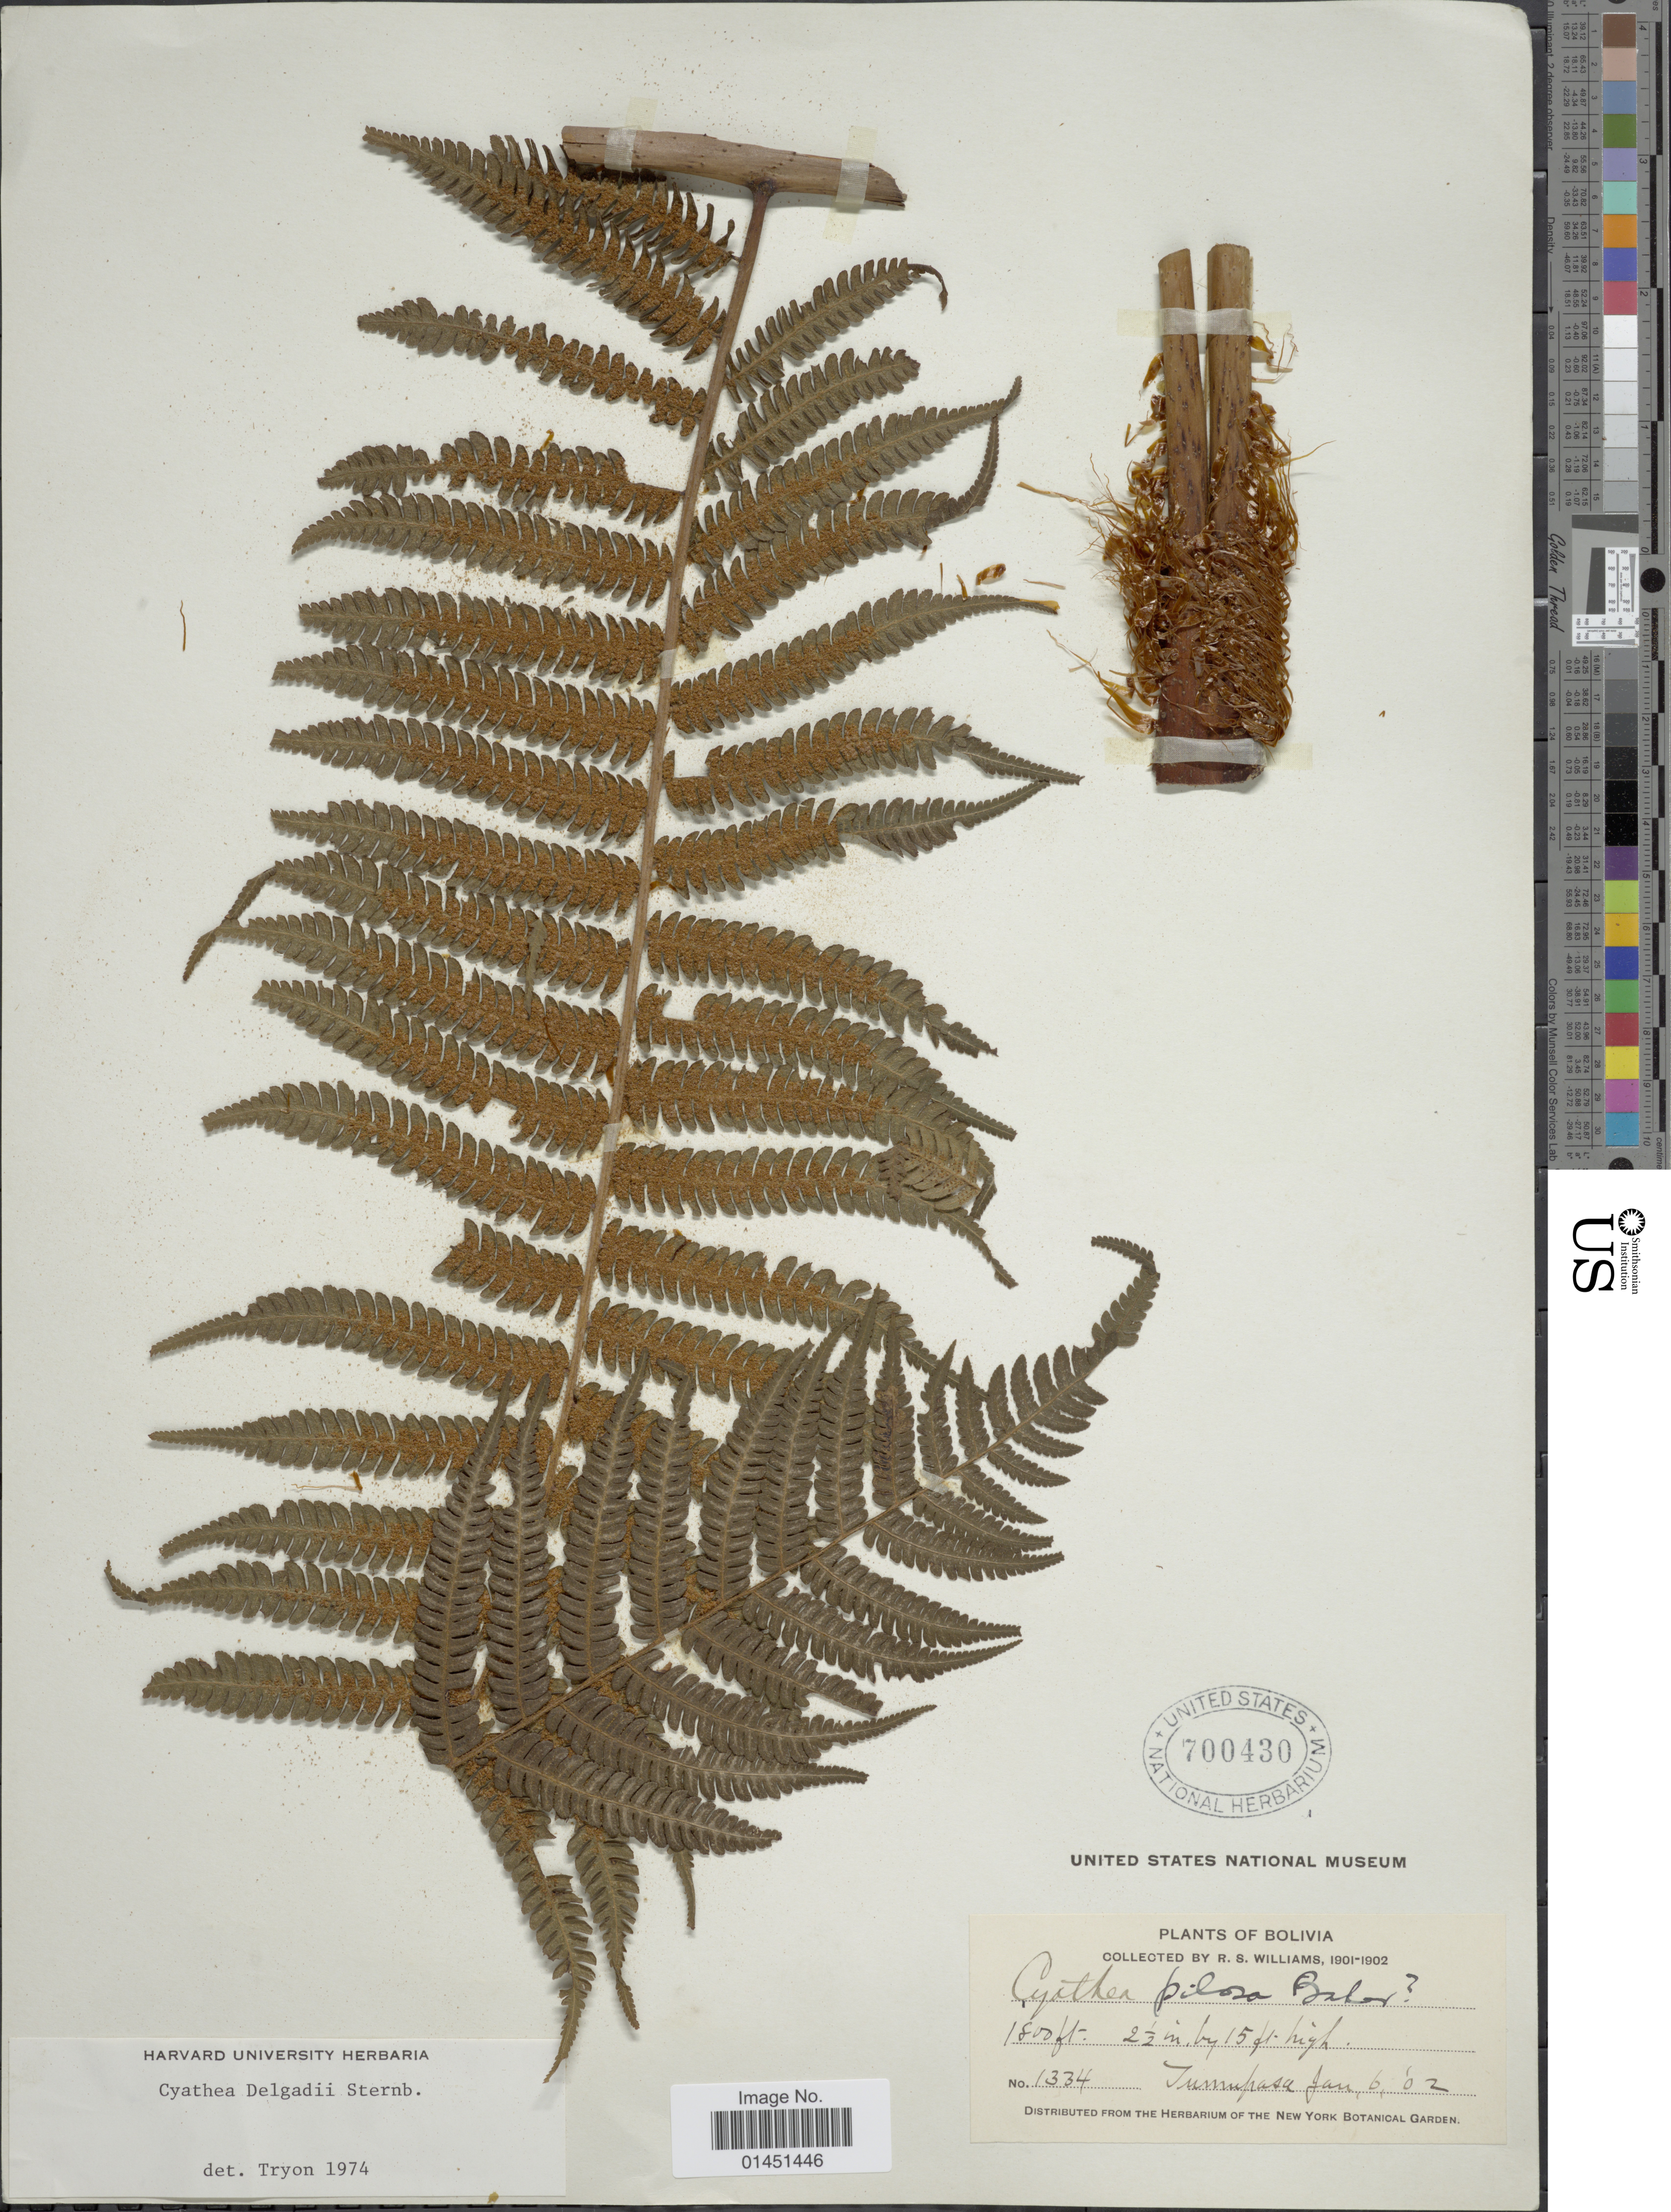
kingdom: Plantae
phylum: Tracheophyta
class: Polypodiopsida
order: Cyatheales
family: Cyatheaceae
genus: Cyathea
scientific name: Cyathea delgadii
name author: Pohl ex Sternb.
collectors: R. S. Williams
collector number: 1334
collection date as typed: Jan, 6, '02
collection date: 1902-01-06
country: Bolivia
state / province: La Paz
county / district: Iturralde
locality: Tumupasa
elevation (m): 549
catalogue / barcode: US 700430